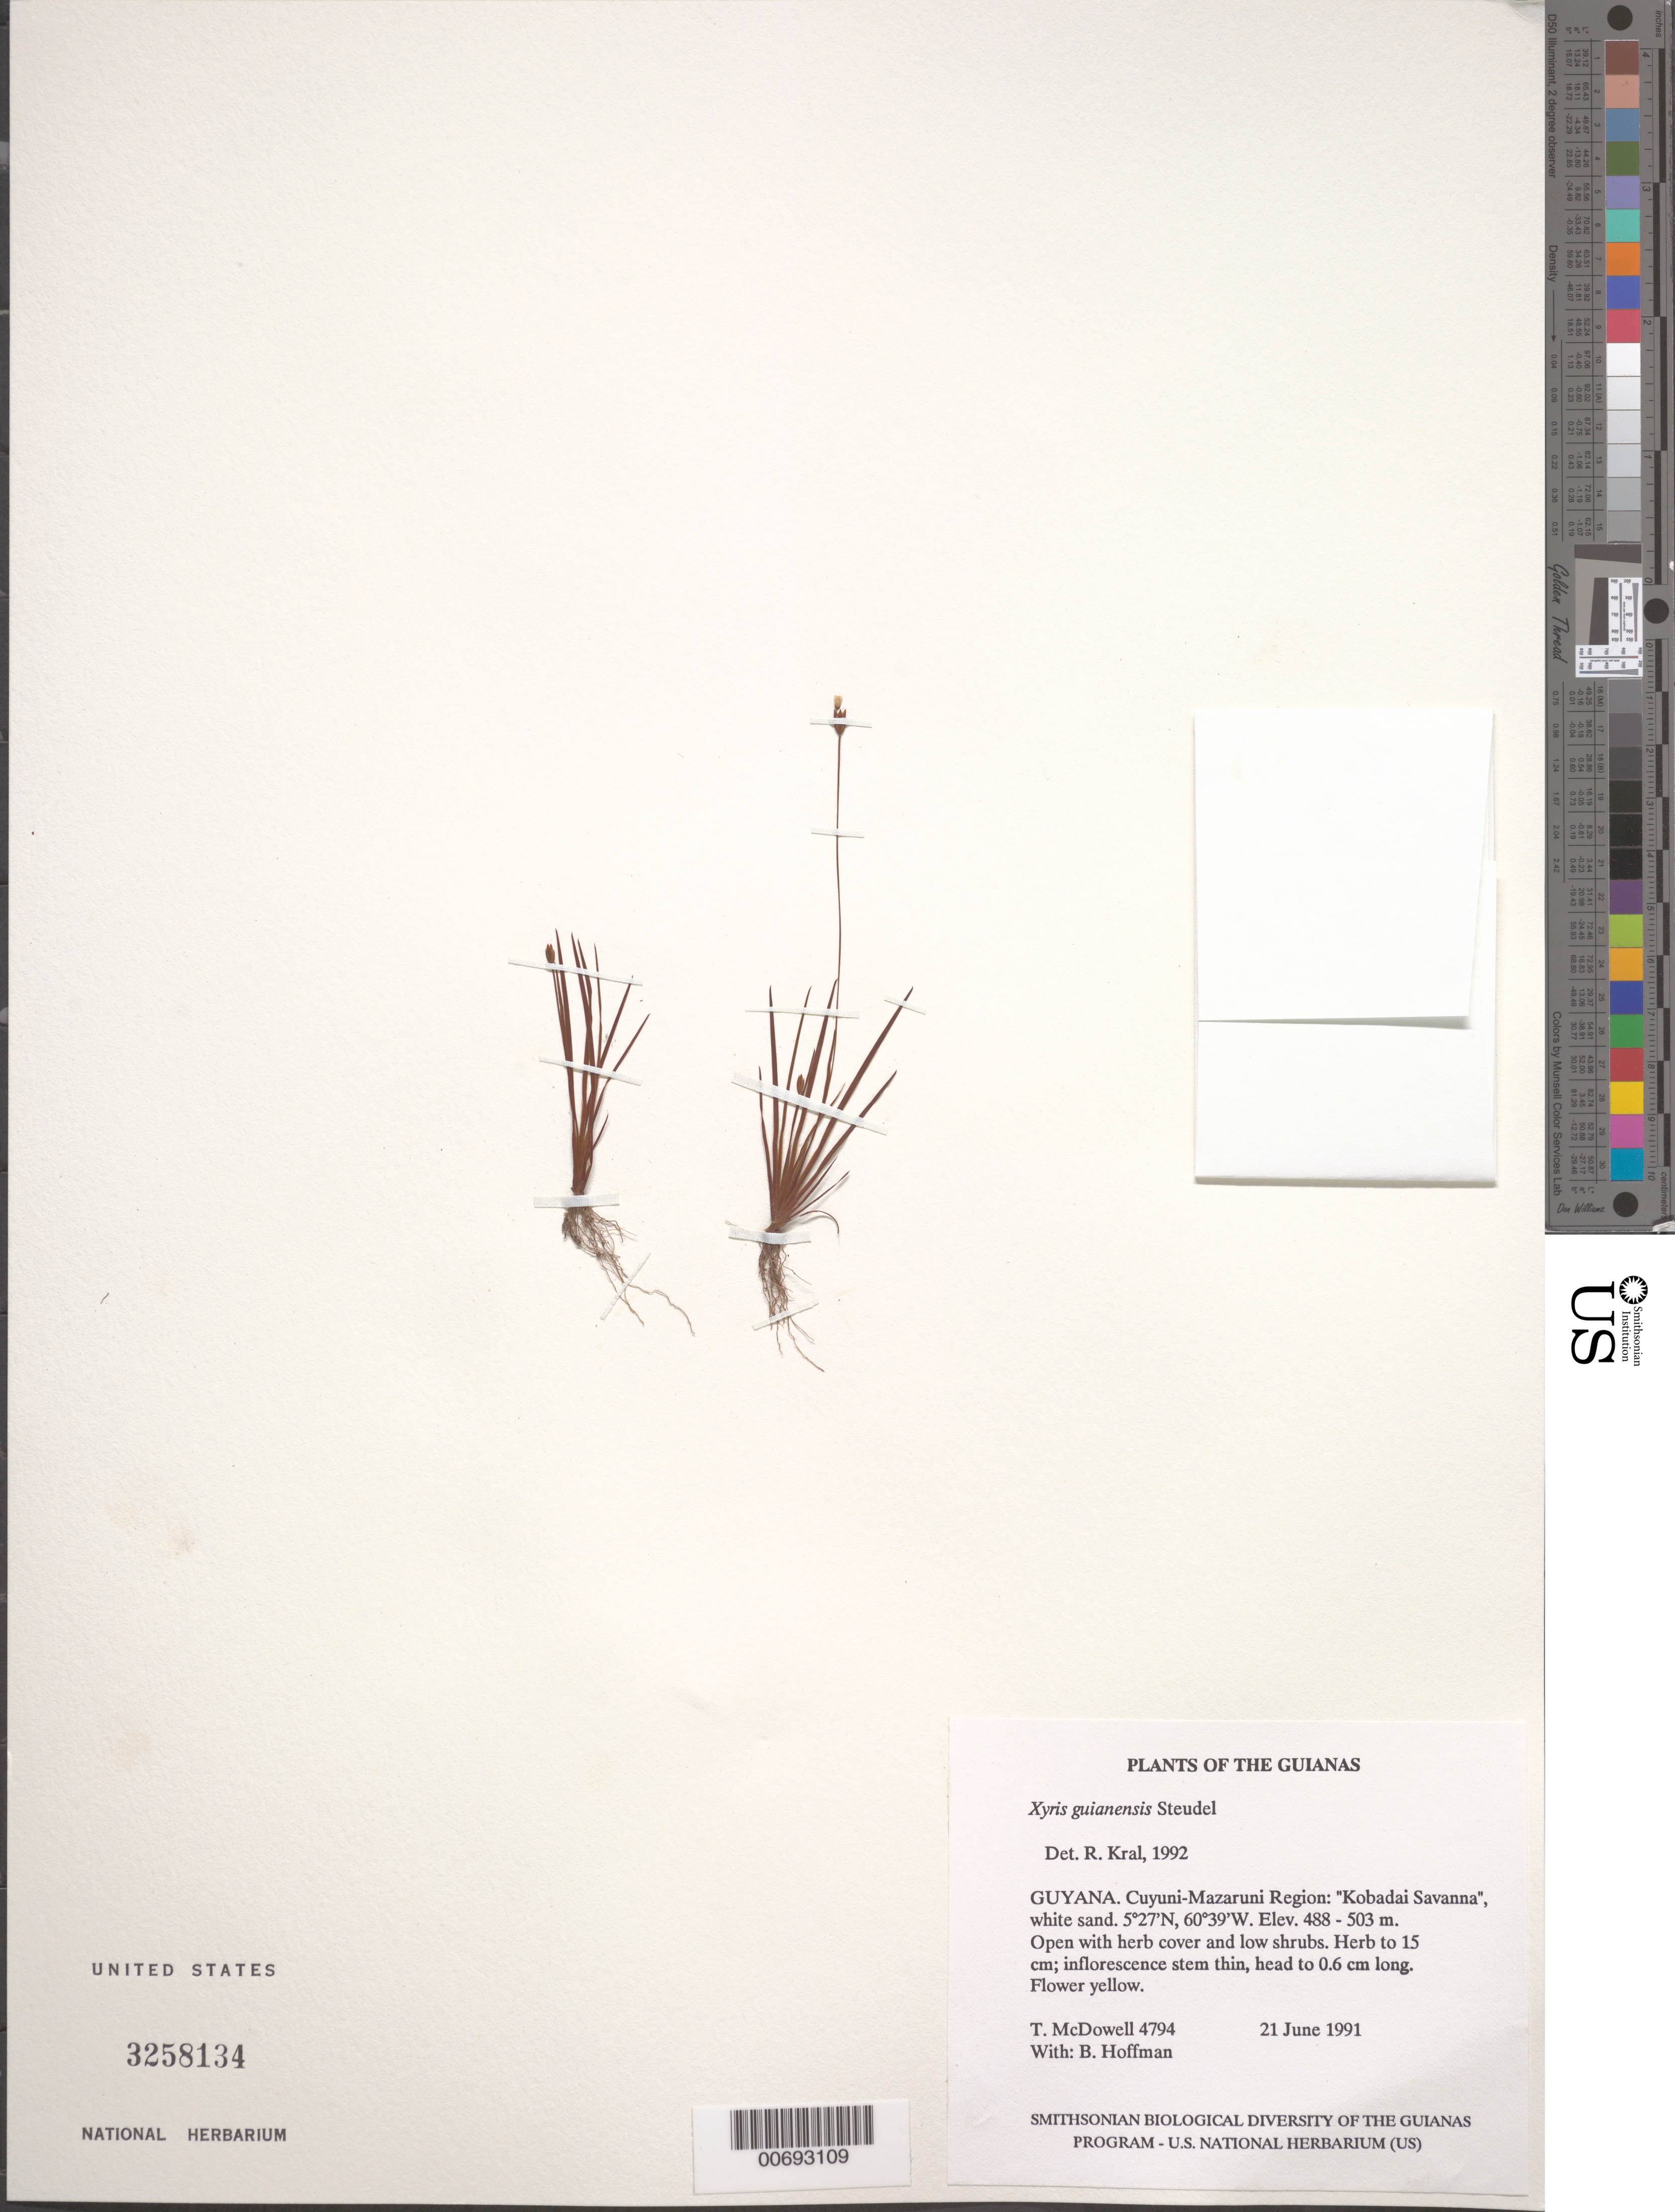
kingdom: Plantae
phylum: Tracheophyta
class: Liliopsida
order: Poales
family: Xyridaceae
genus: Xyris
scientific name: Xyris guianensis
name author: Steud.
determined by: Kral, Robert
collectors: T. McDowell & B. Hoffman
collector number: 4794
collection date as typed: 22 June 1991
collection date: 1991-06-22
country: Guyana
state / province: Cuyuni-Mazaruni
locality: East of Arabaru Creek; Kobadai Savanna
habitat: White sand savanna; open with herb cover and low shrubs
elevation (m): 488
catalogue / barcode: US 3258134